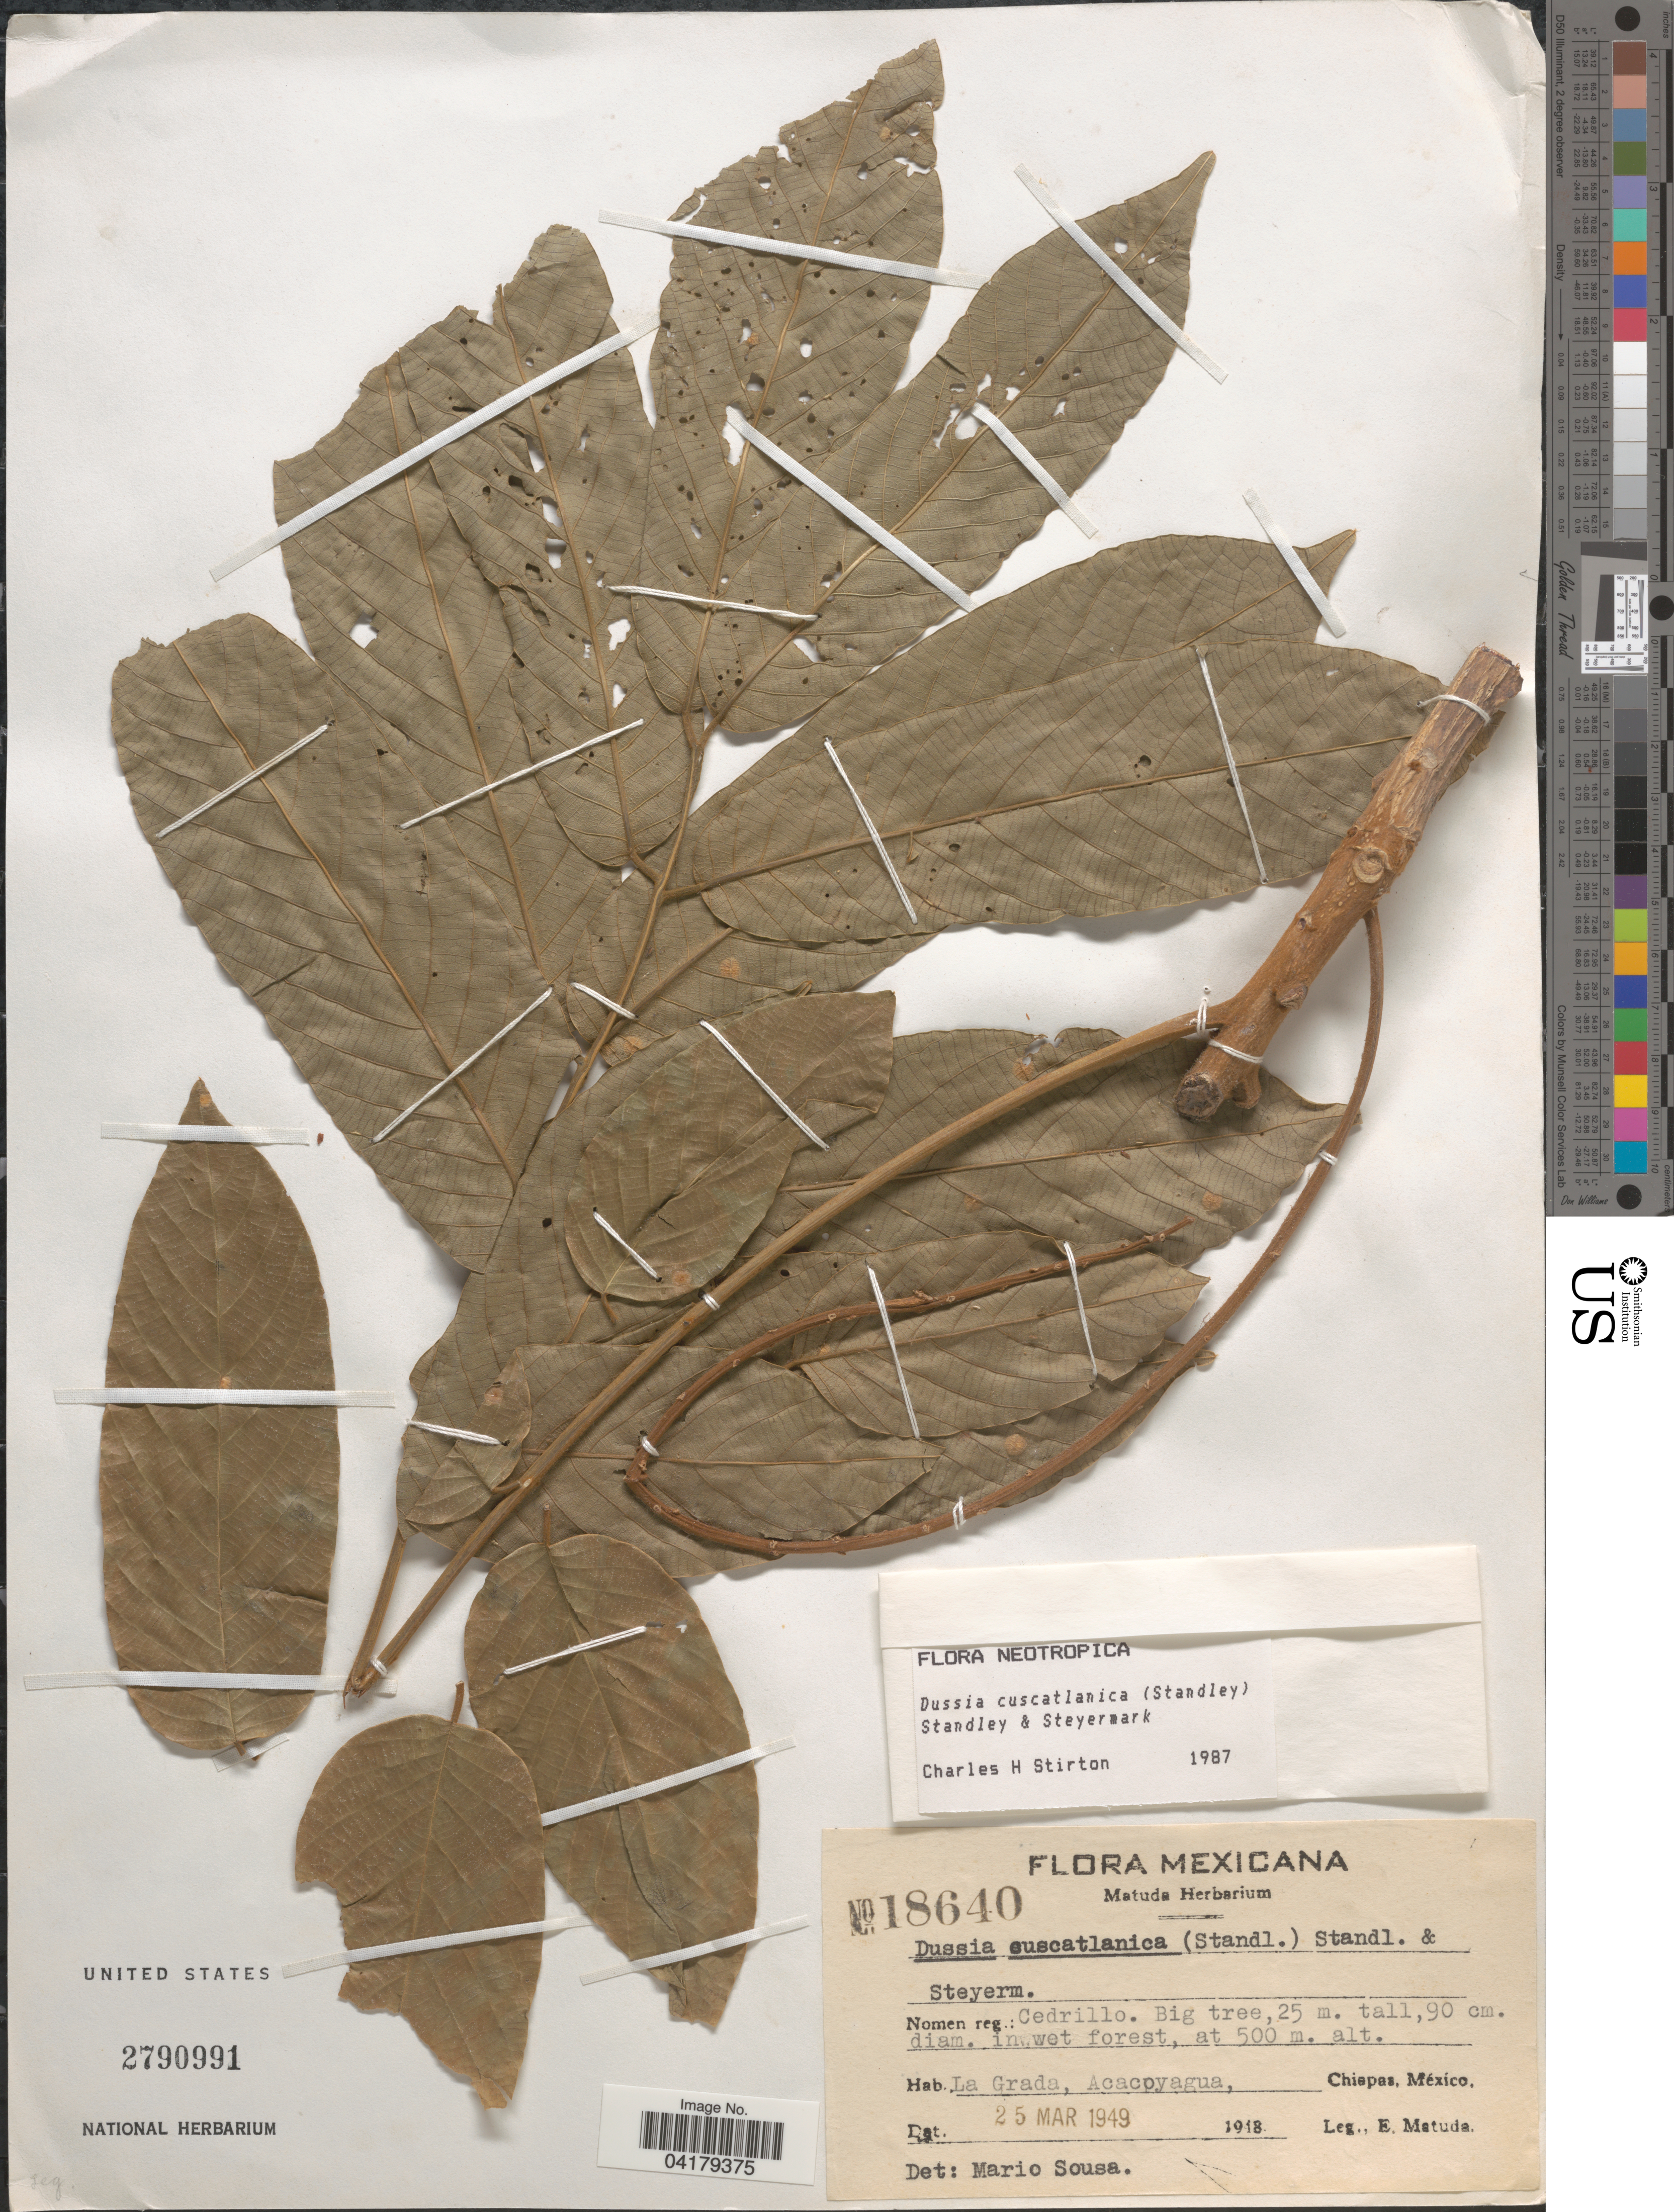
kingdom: Plantae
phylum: Tracheophyta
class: Magnoliopsida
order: Fabales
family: Fabaceae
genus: Dussia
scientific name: Dussia cuscatlanica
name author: (Standl.) Standl. & Steyerm.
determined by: Stirton, Charles H.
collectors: E. Matuda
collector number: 18640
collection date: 1949-03-25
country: Mexico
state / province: Chiapas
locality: La Grada, Acacoyagua.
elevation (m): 500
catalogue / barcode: US 2790991